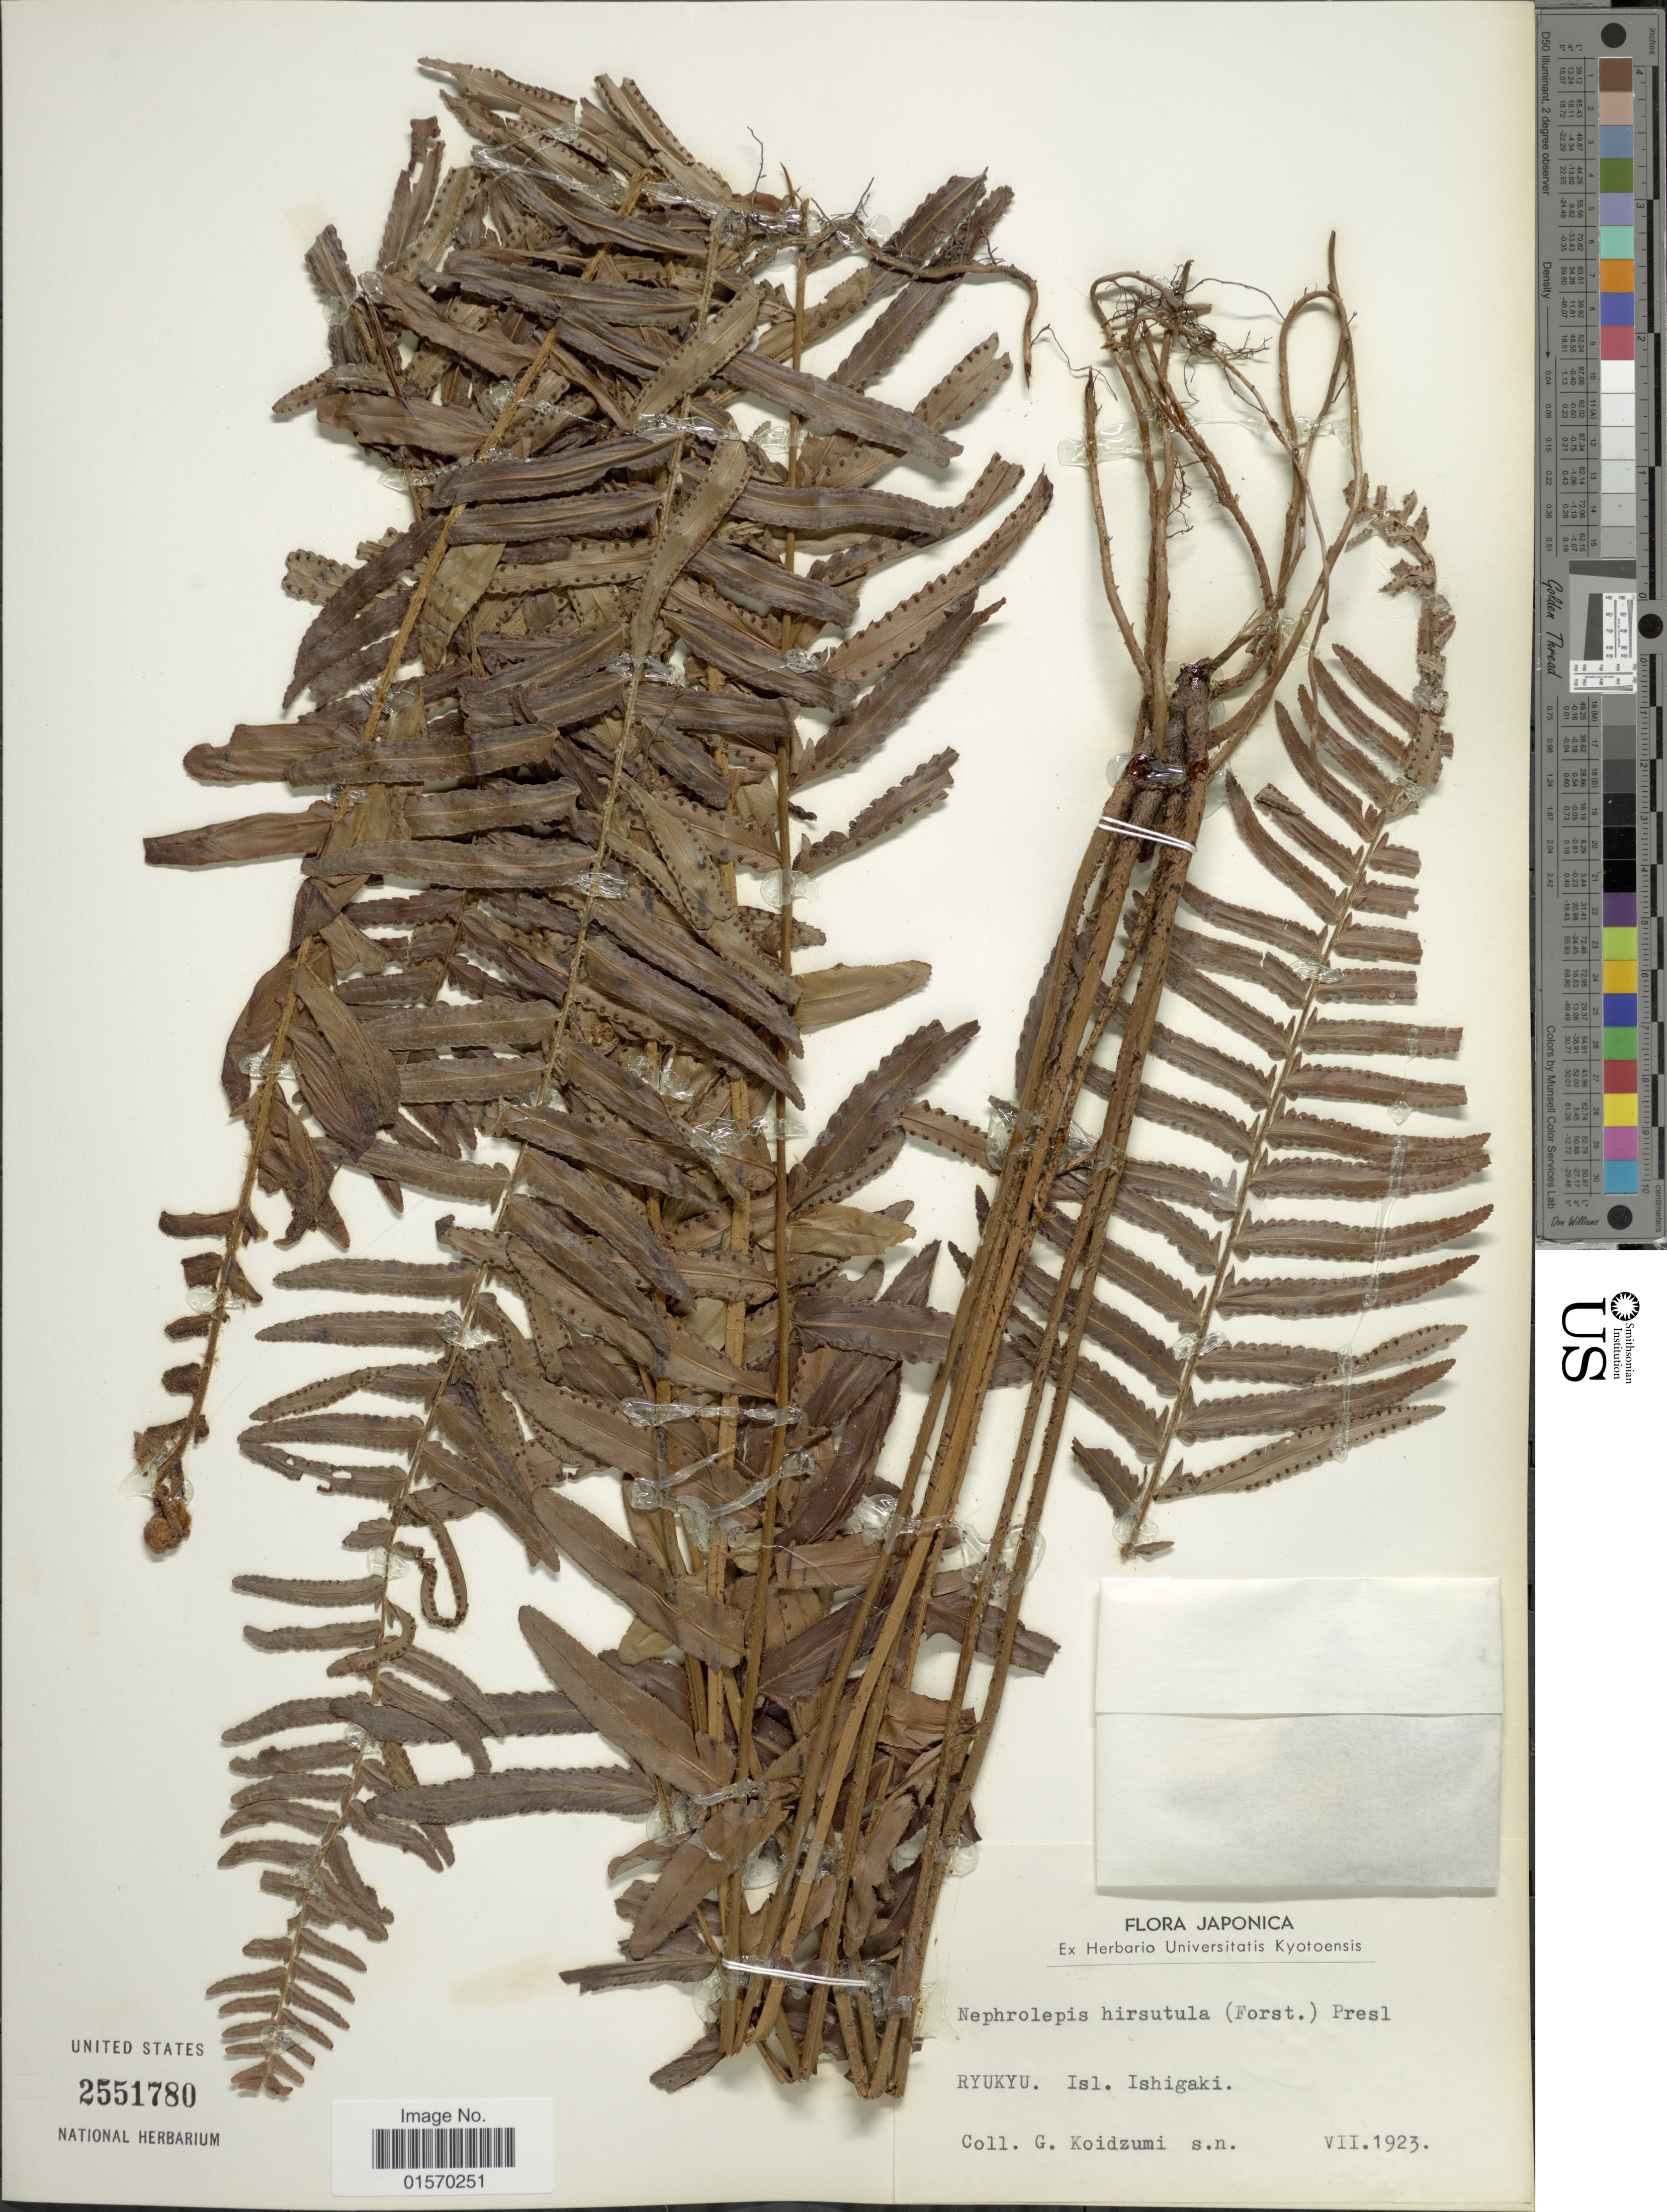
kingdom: Plantae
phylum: Tracheophyta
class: Polypodiopsida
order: Polypodiales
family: Nephrolepidaceae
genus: Nephrolepis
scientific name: Nephrolepis multiflora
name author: (Roxb.) F.M. Jarrett ex C.V. Morton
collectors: G. Koidzumi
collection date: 1923-07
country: Japan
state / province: Okinawa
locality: Ryukyu. Isl. Ishigaki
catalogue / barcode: US 2551780